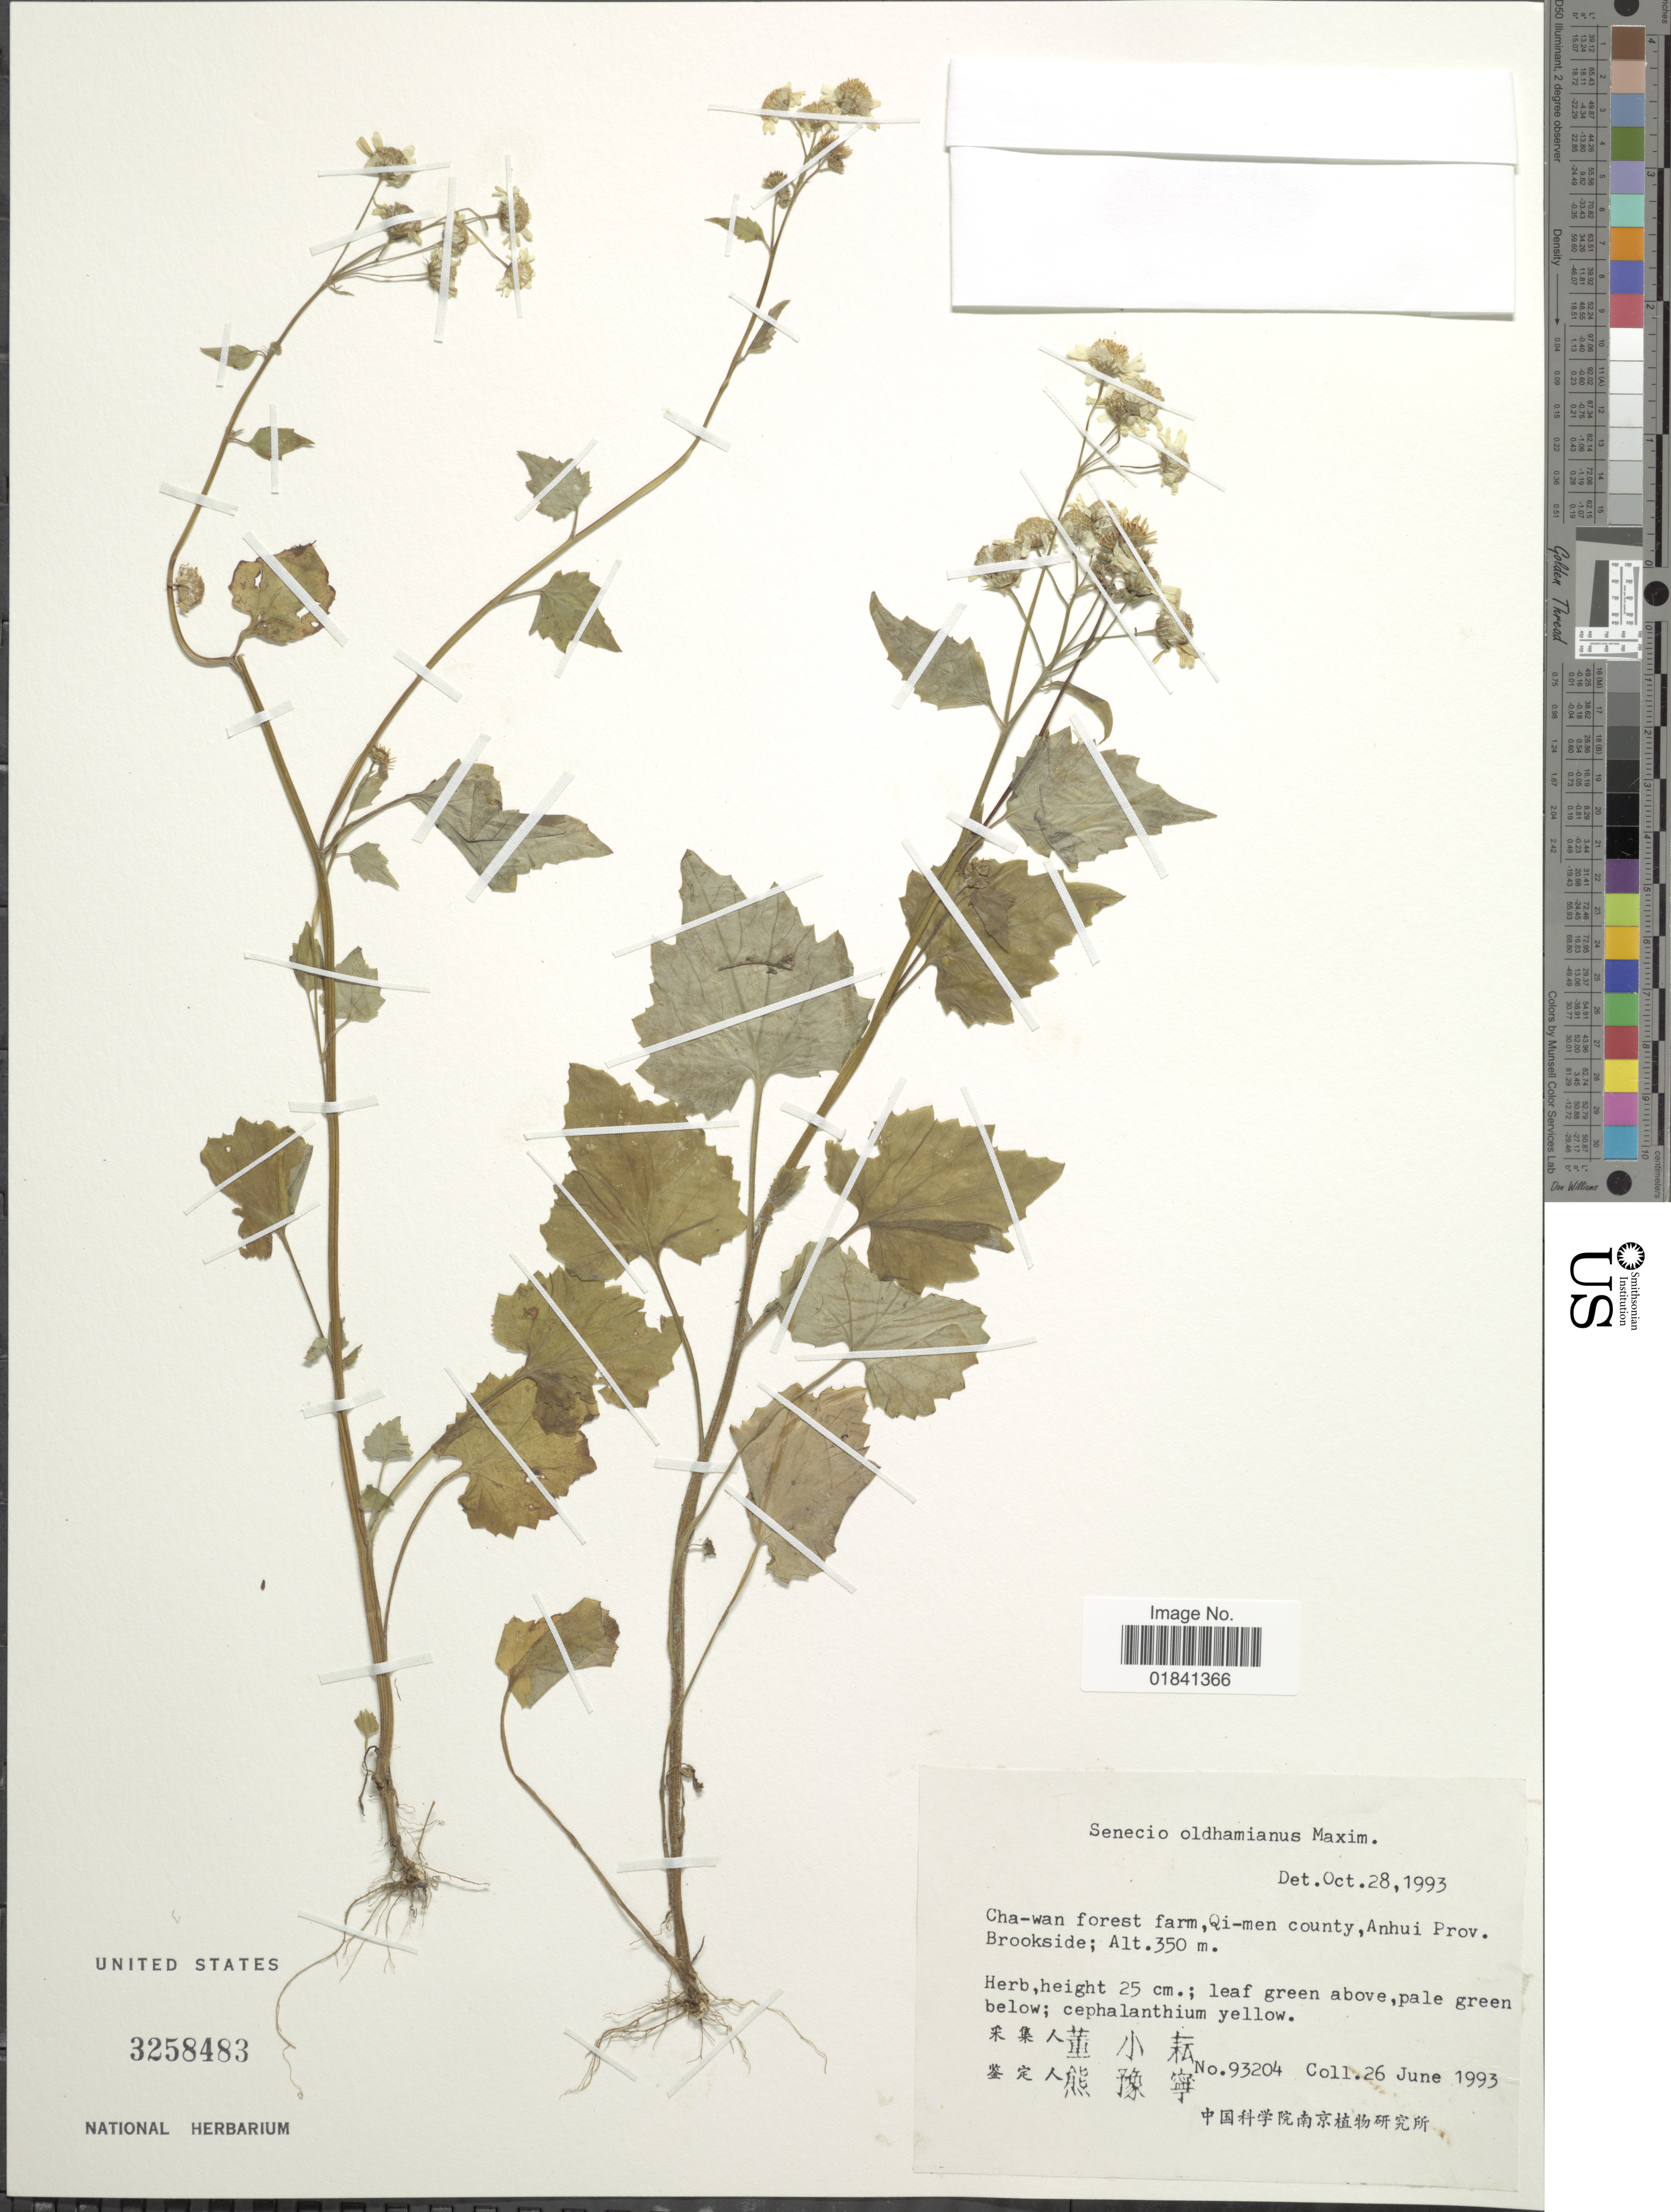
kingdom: Plantae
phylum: Tracheophyta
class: Magnoliopsida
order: Asterales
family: Asteraceae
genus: Senecio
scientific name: Senecio oldhamianus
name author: Maximowicz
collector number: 93204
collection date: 1993-06-26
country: China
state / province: Anhui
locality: Cha-wan forest farm, Qi-men county, Anhui Prov., Brookside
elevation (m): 350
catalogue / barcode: US 3258483